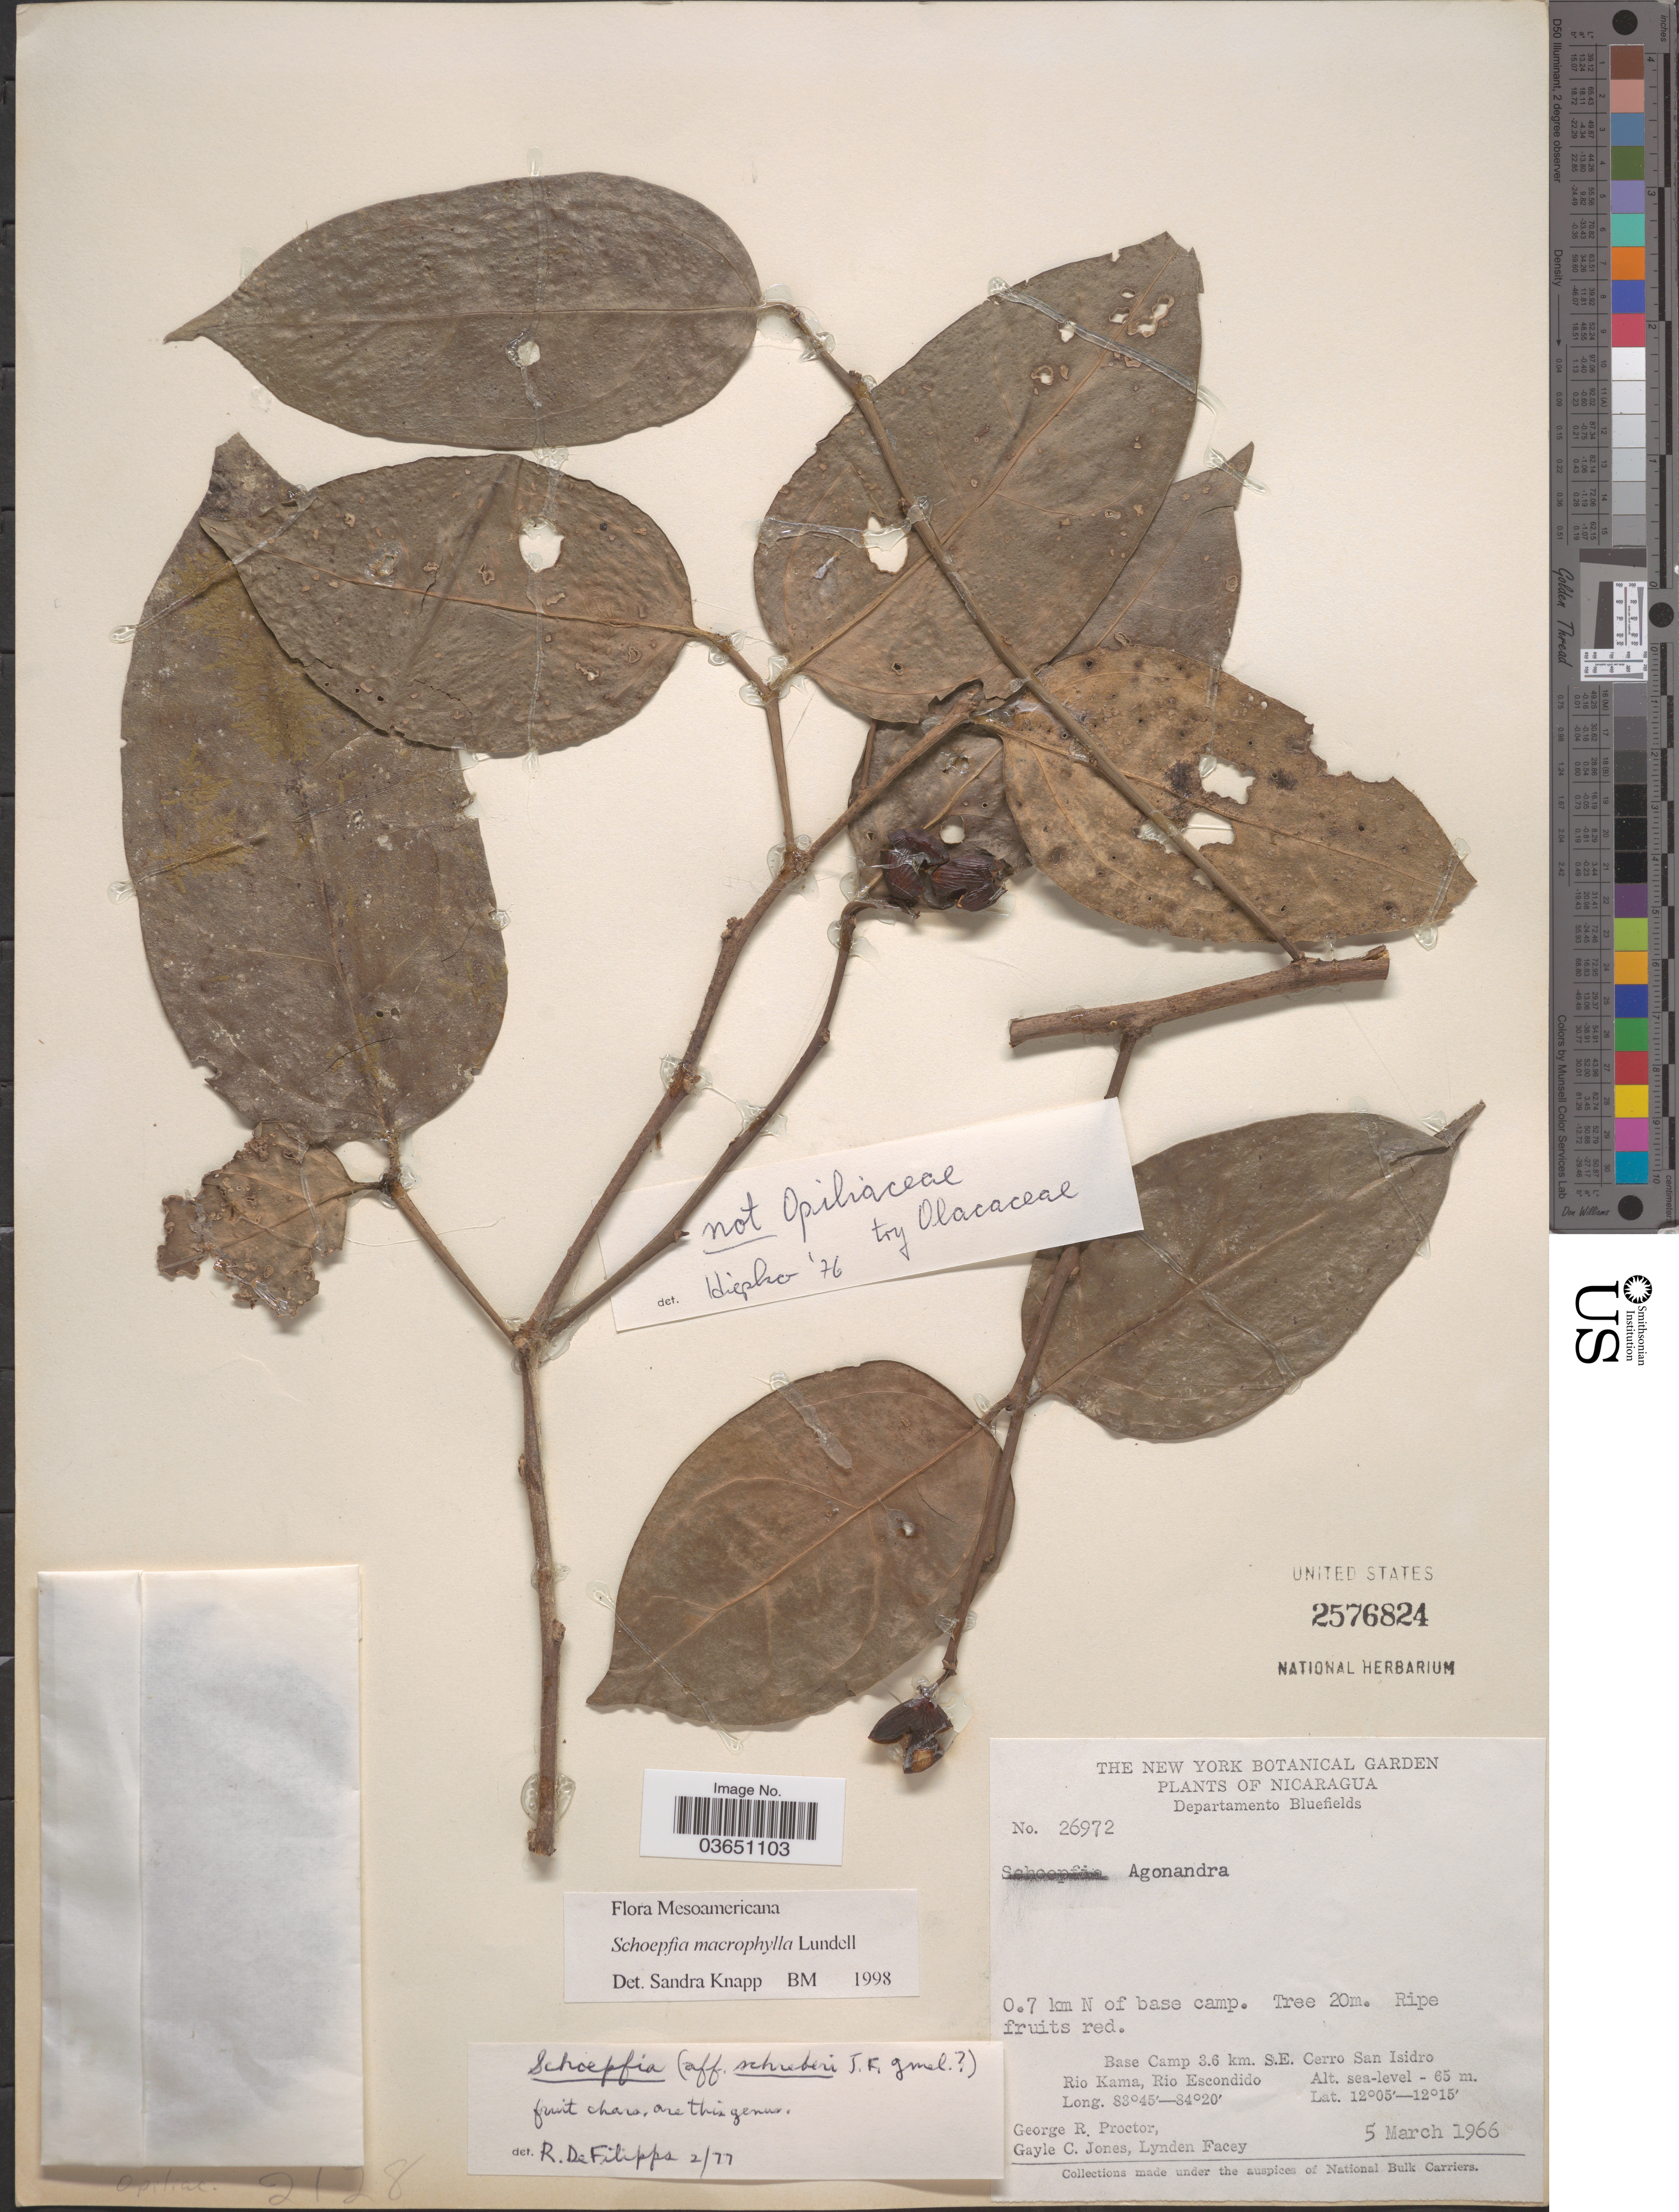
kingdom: Plantae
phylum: Tracheophyta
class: Magnoliopsida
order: Santalales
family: Erythropalaceae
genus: Heisteria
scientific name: Heisteria macrophylla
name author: Oerst.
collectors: G. Proctor, G. C. Jones & L. Facey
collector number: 26972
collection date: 1966-03-05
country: Nicaragua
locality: Departamento Bluefields. 0.7 km N of base camp. Base Camp 3.6 km. S.E. Cerro San Isidro Rio Kama, Rio Escondido.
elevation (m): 0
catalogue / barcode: US 2576824